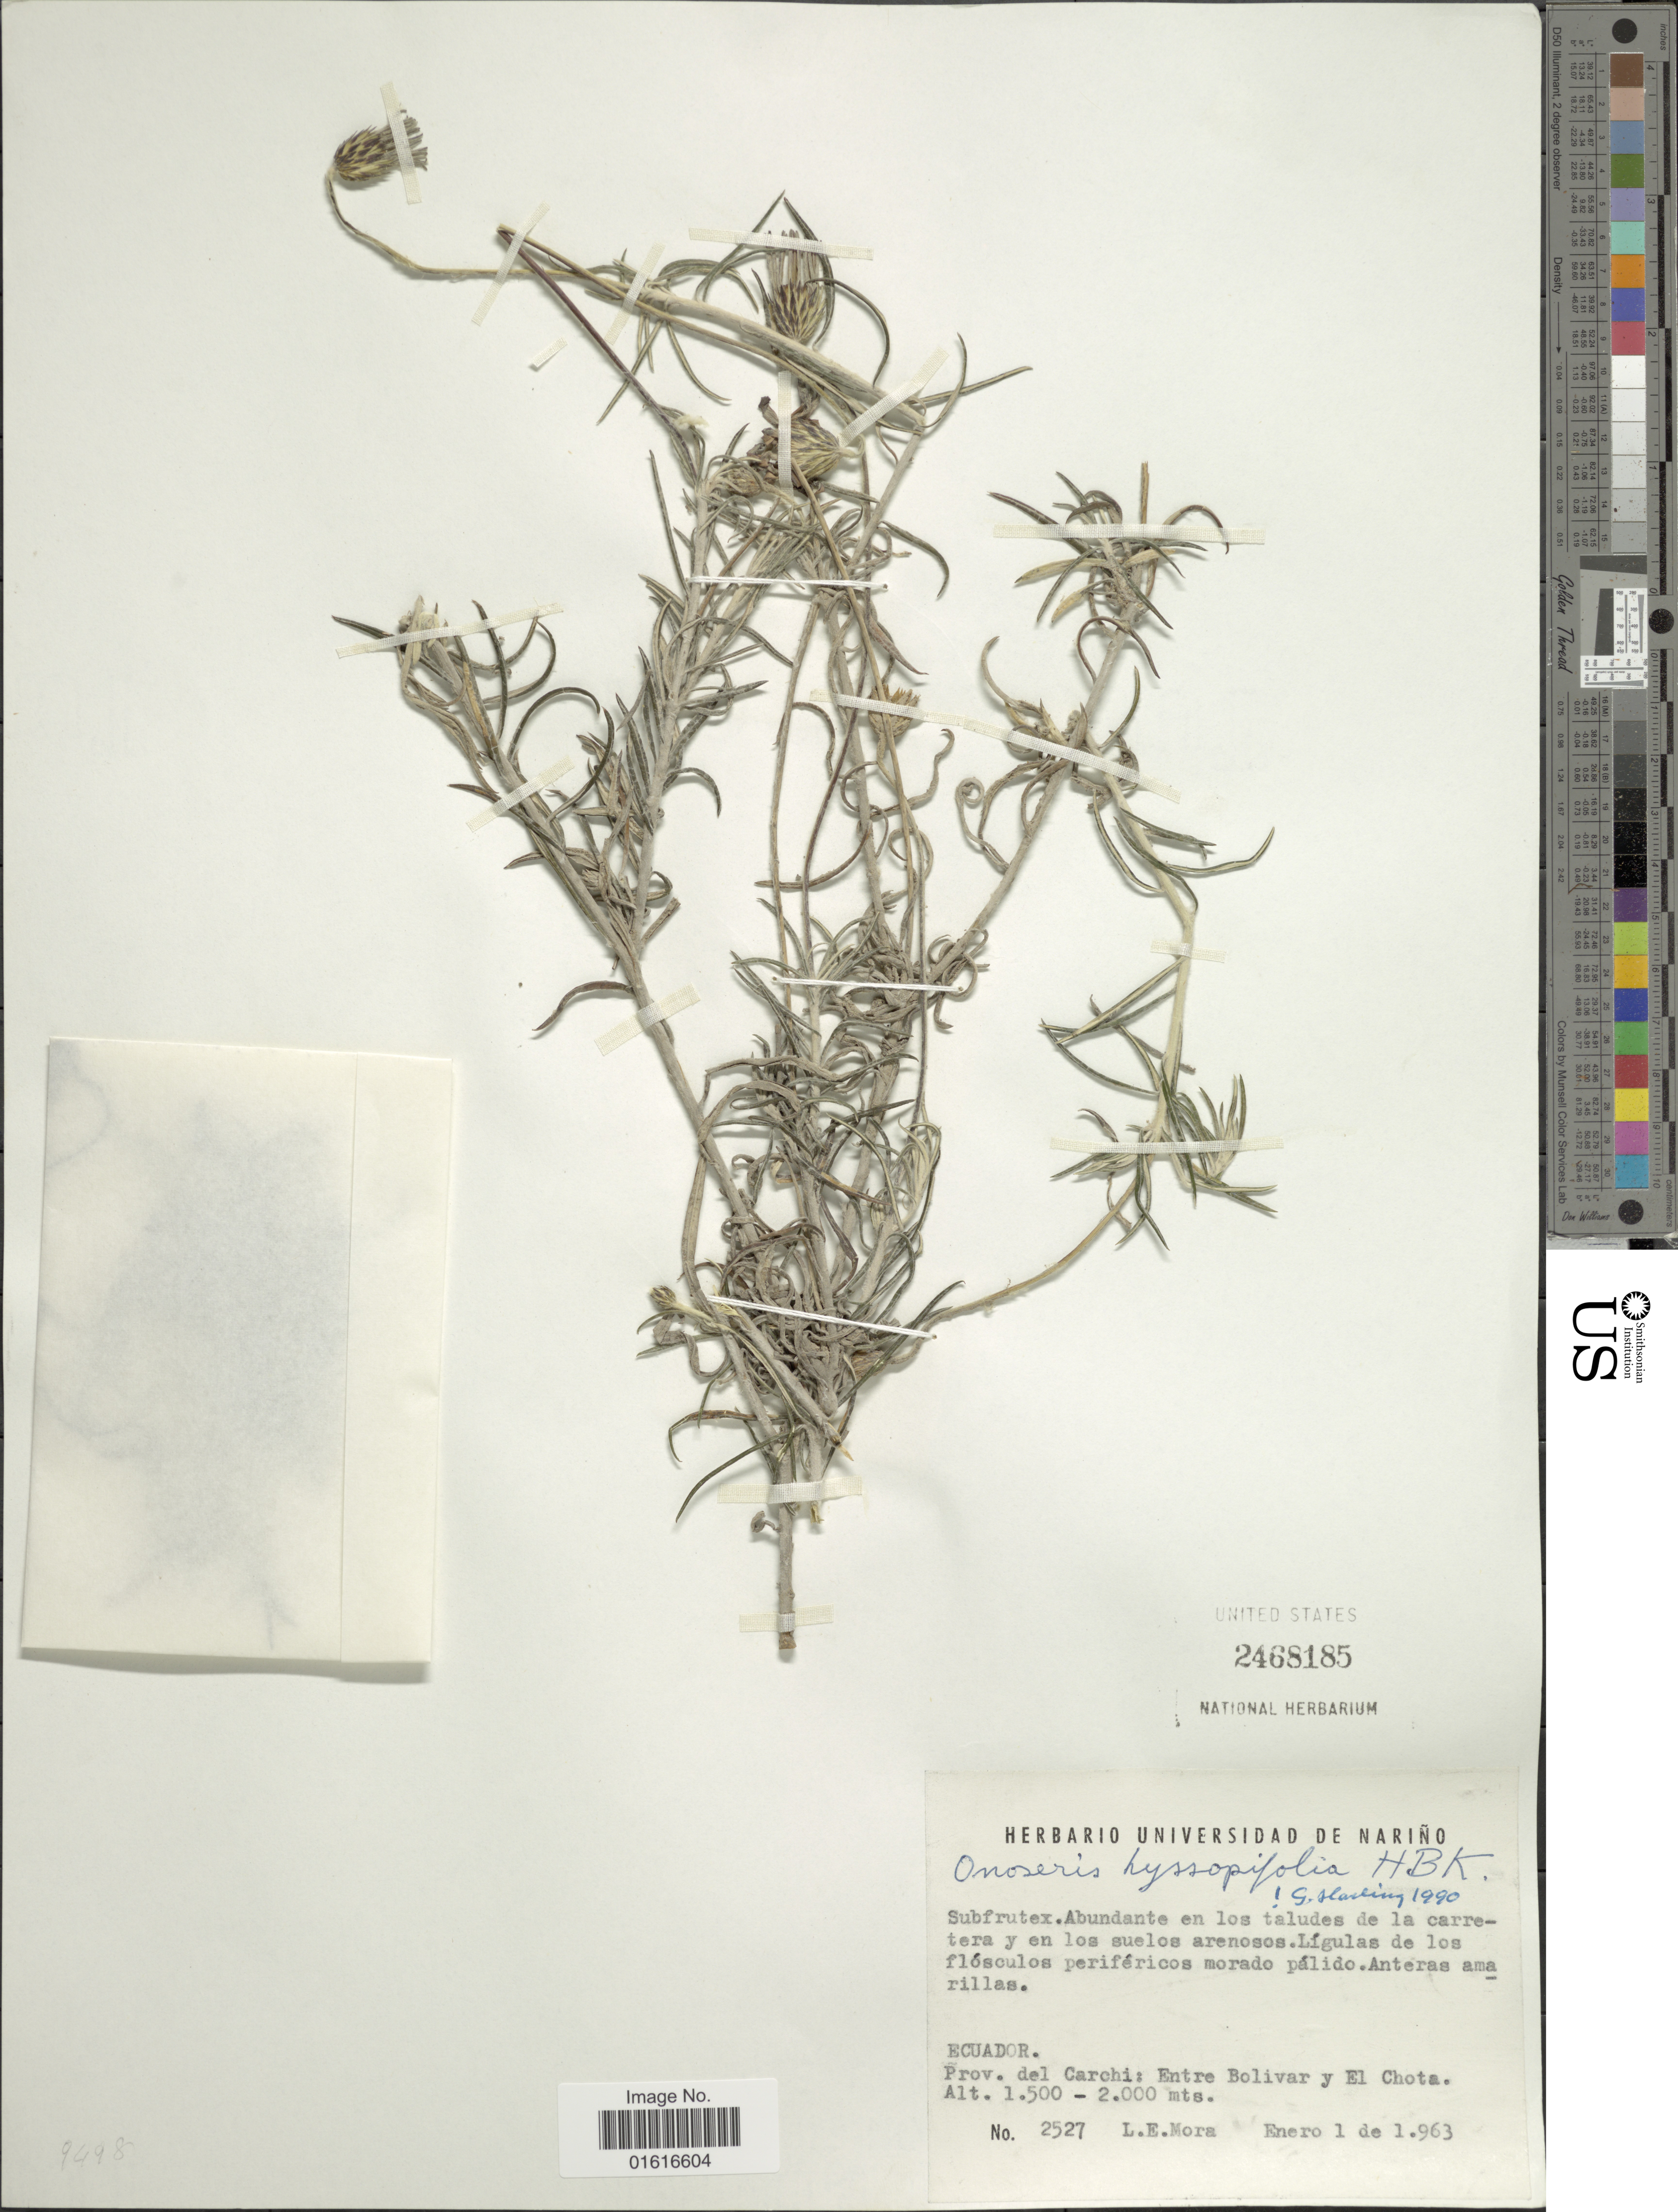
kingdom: Plantae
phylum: Tracheophyta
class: Magnoliopsida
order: Asterales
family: Asteraceae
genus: Onoseris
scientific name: Onoseris hyssopifolia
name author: Kunth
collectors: L. Mora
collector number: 2527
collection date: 1963-01-01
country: Ecuador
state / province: Carchi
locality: Prov. del Carchi: Entre Bolivar y El Chota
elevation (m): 1500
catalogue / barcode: US 2468185